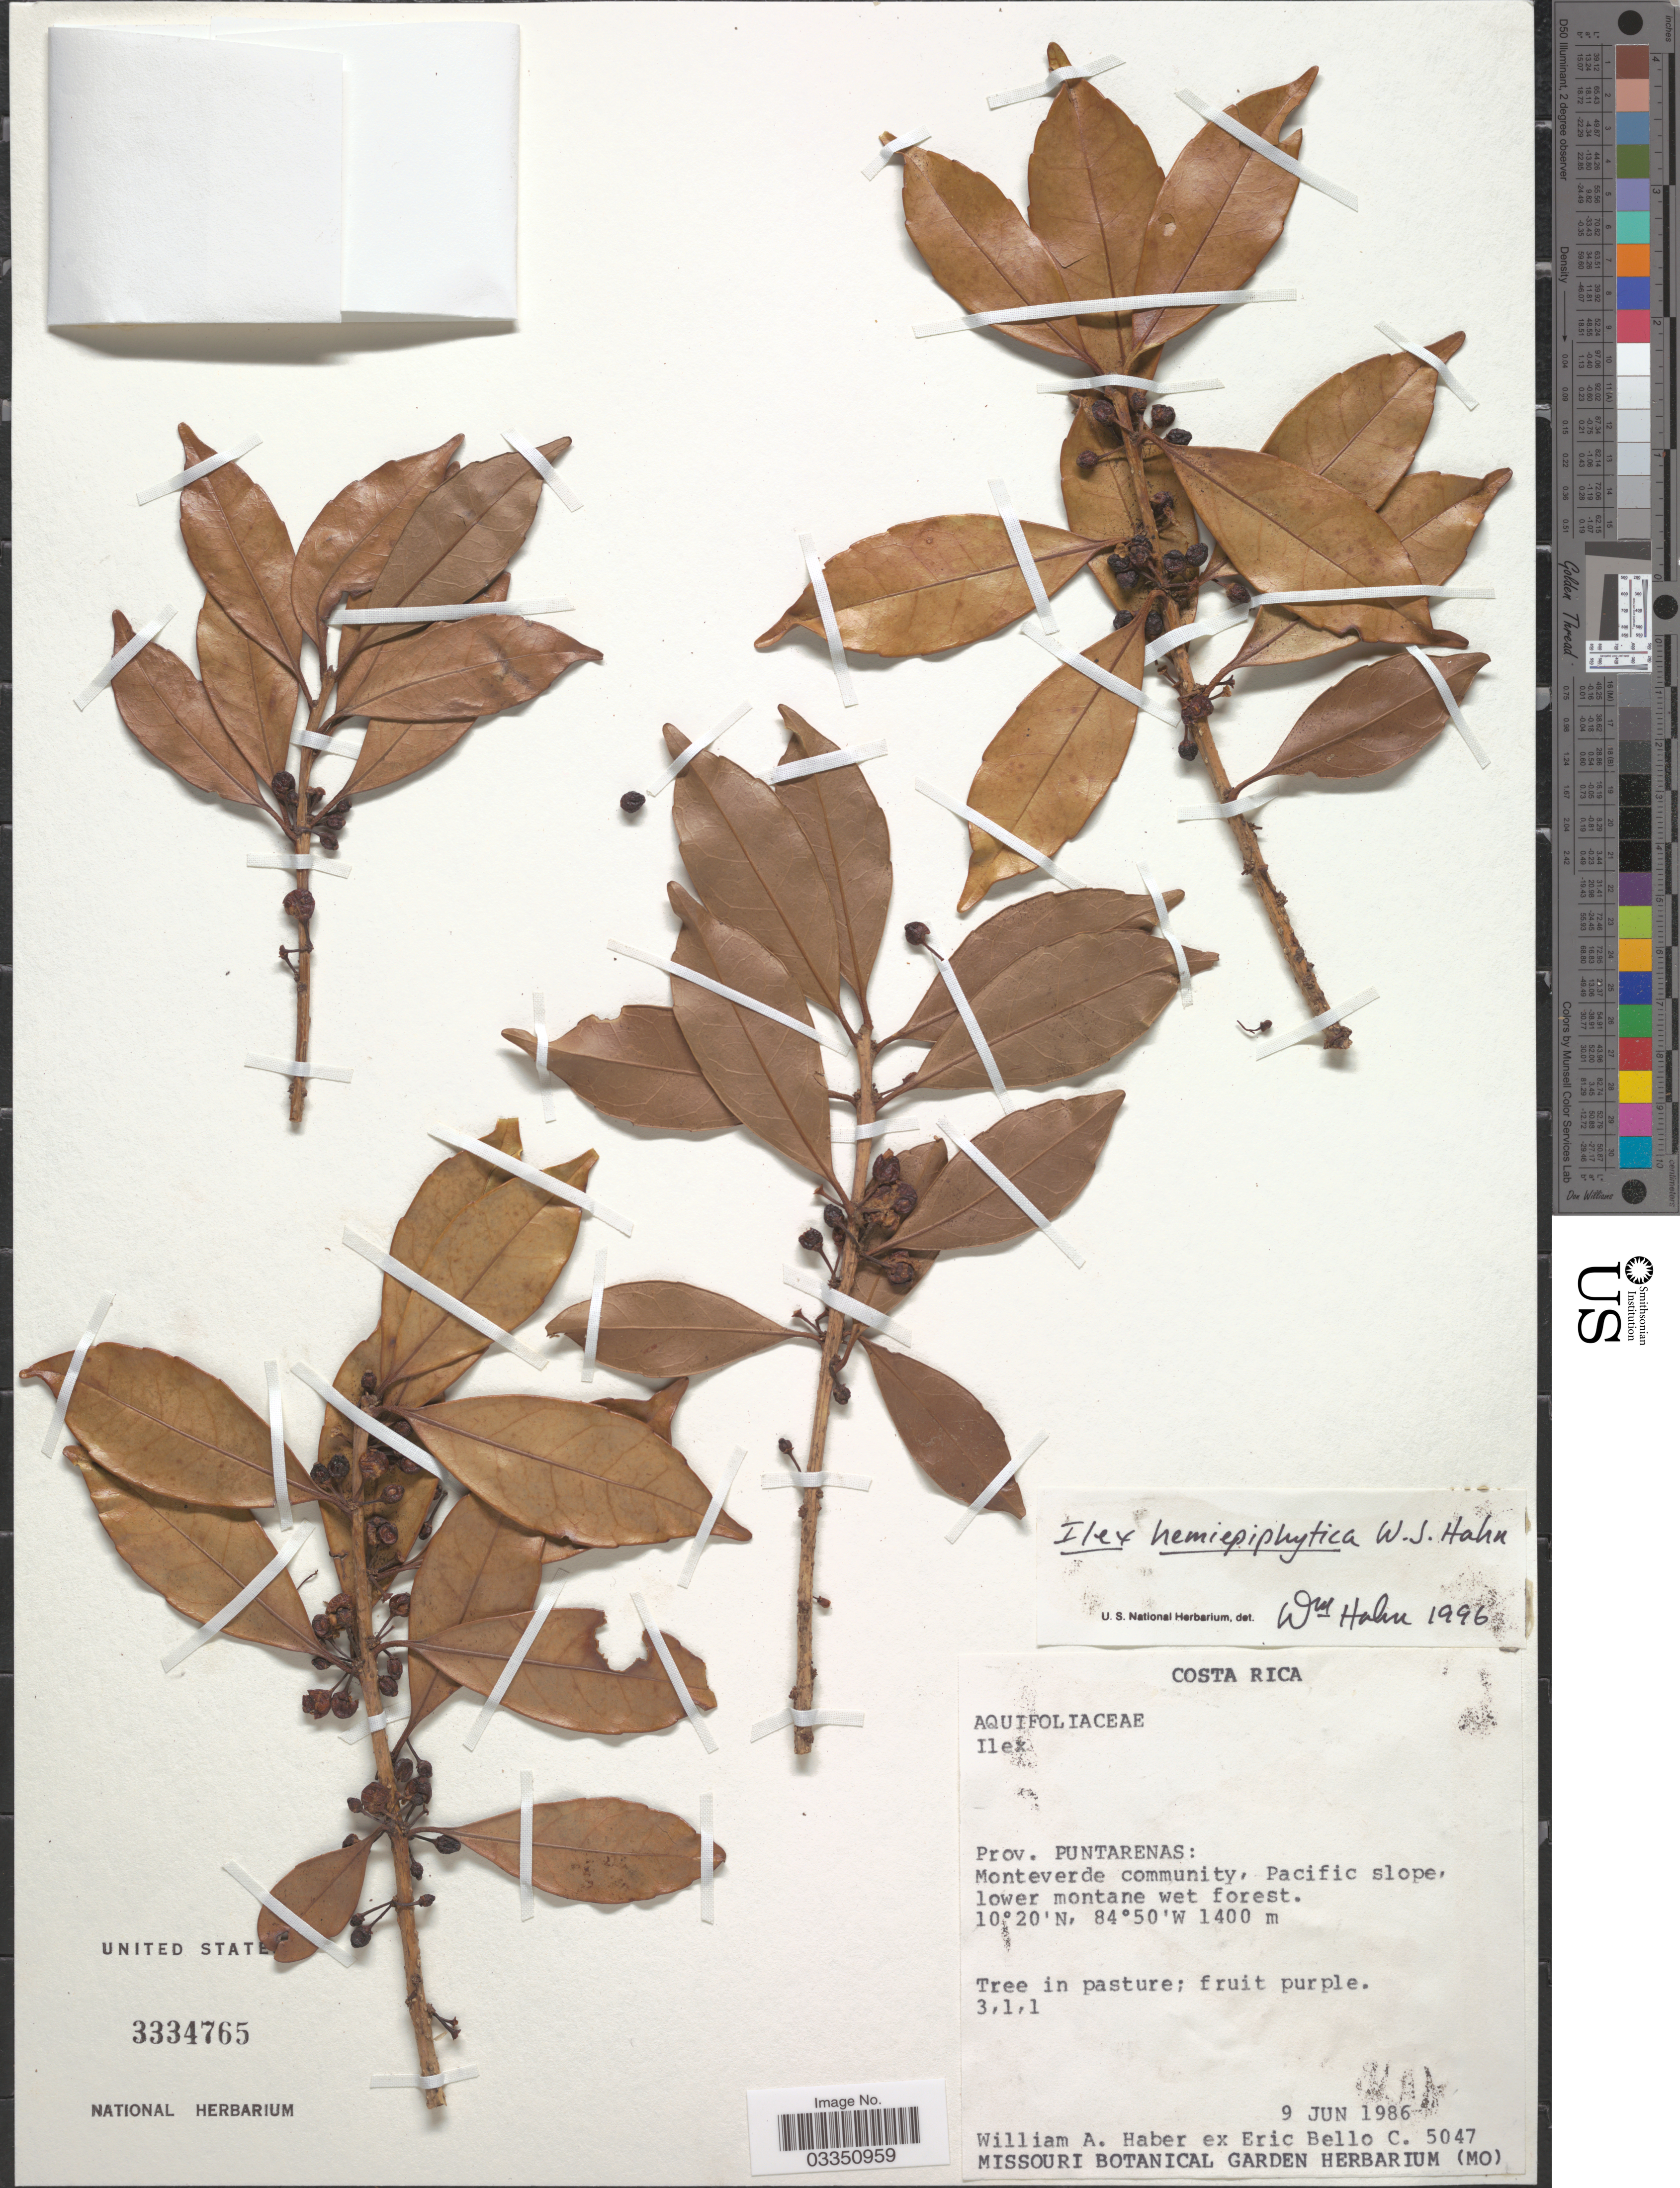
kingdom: Plantae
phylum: Tracheophyta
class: Magnoliopsida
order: Aquifoliales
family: Aquifoliaceae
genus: Ilex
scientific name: Ilex hemiepiphytica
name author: W.J. Hahn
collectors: W. A. Haber & E. Bello C.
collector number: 5047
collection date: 1986-06-09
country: Costa Rica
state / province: Puntarenas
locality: Monteverde community, Pacific slope.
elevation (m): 1400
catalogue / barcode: US 3334765